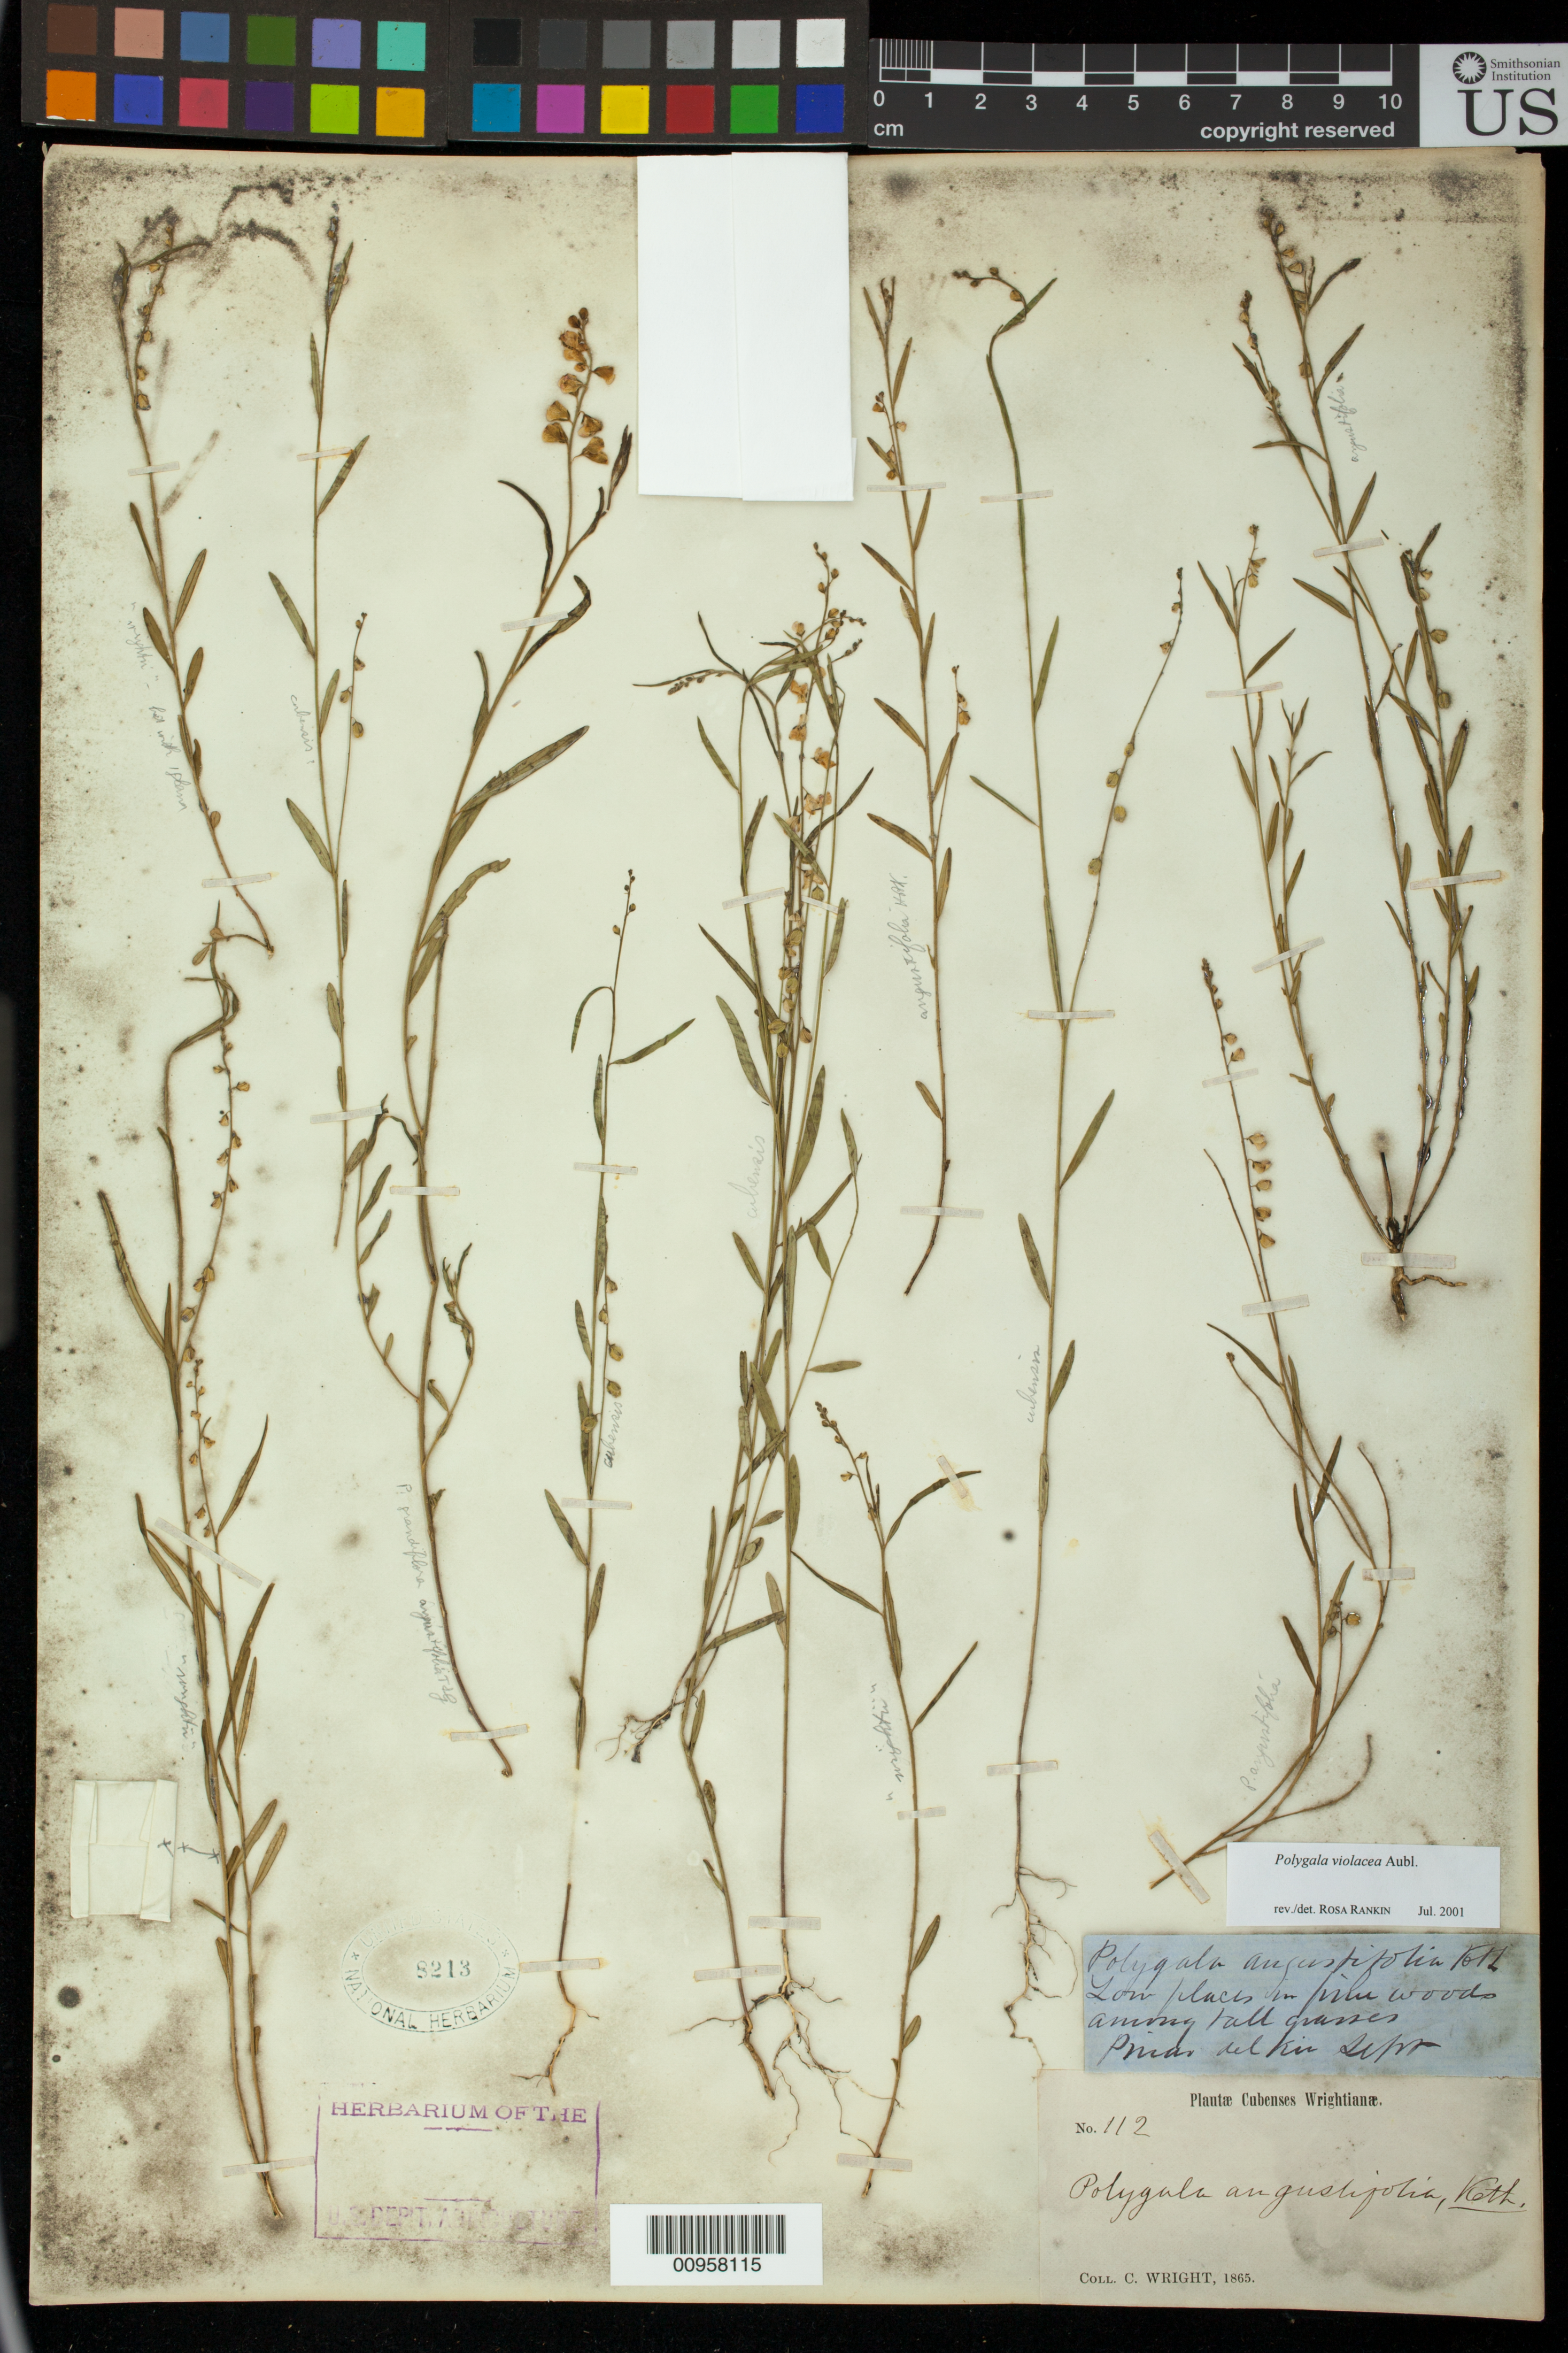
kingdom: Plantae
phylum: Tracheophyta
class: Magnoliopsida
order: Fabales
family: Polygalaceae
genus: Polygala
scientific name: Polygala cubensis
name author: Chodat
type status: Type Collection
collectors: C. Wright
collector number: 112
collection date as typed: Sep 1865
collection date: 1865-09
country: Cuba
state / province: Pinar del Rio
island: Cuba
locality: Pinar del Rio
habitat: Low places in pine woods among tall grasses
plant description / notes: Wright 112 is apparently a mixed collection, with different elements ("p.p.") being cited as the respective types of Polygala cubensis Chodat, P. grandiflora var. leptophylla Chodat, and P. wrightii Chodat.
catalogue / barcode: US 8213